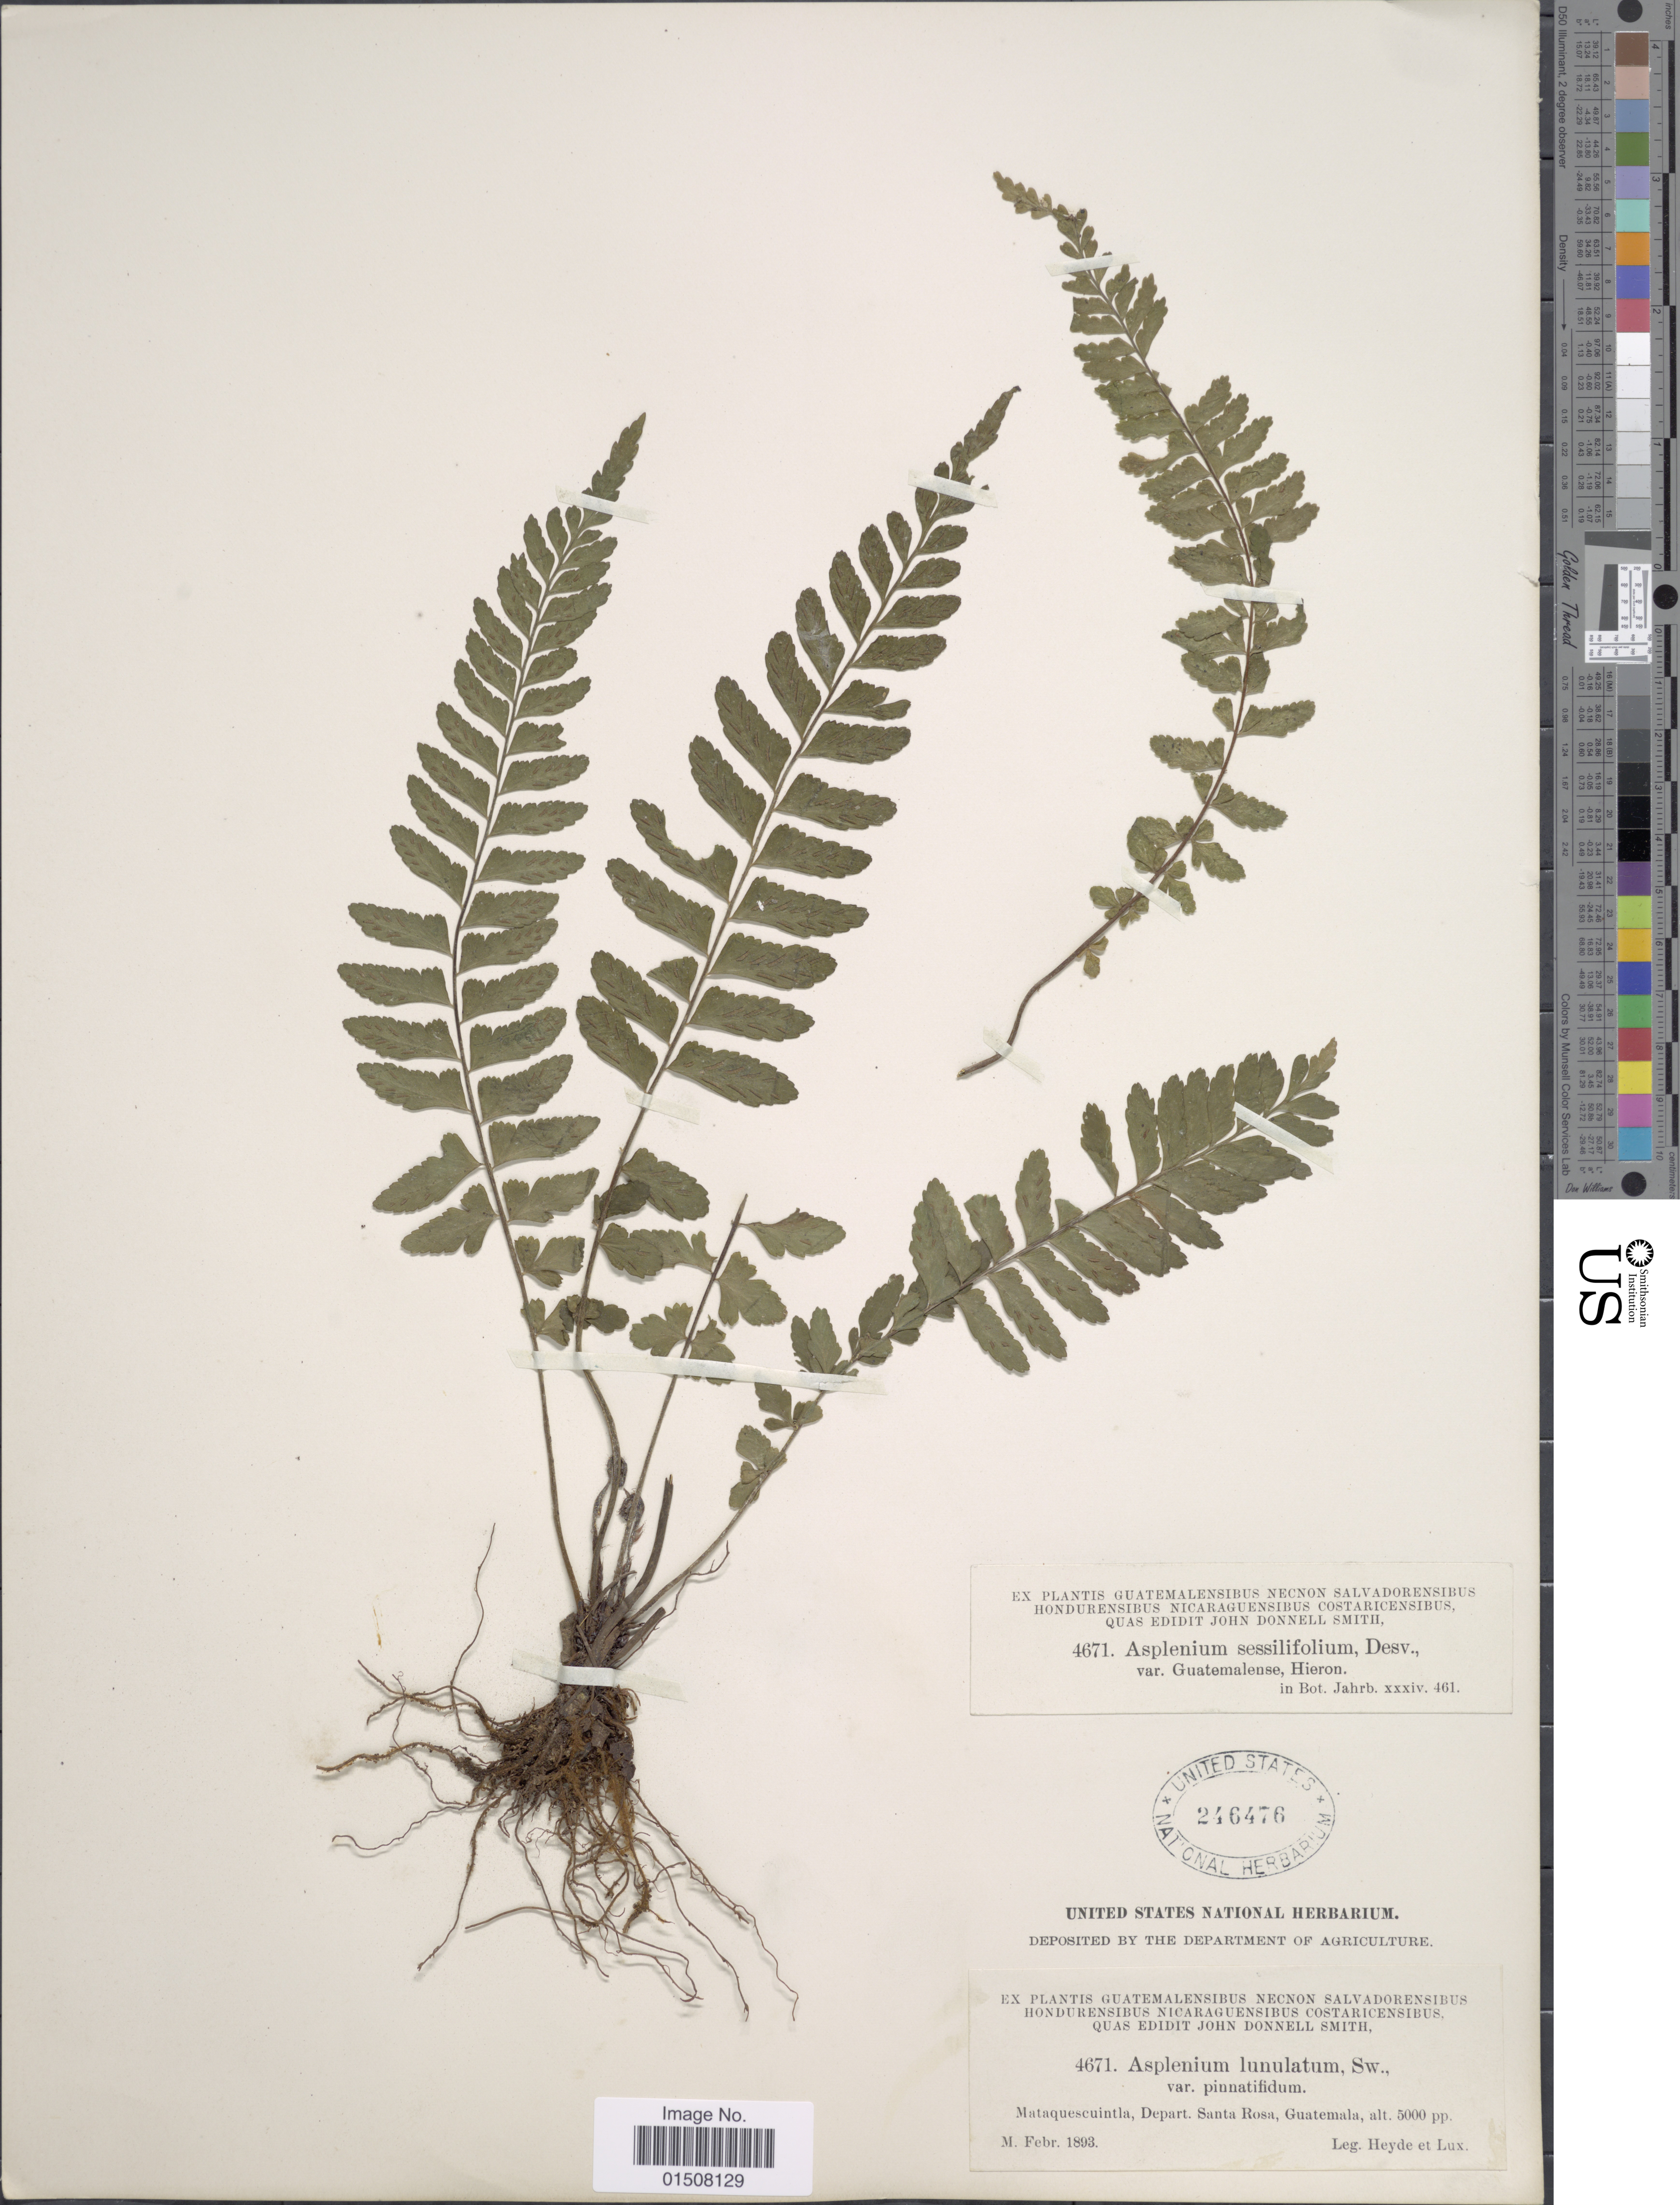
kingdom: Plantae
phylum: Tracheophyta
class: Polypodiopsida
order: Polypodiales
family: Aspleniaceae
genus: Asplenium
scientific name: Asplenium sessilifolium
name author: Desv.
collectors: Heyde & Lux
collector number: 4671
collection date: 1893-02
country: Guatemala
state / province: Santa Rosa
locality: Mataquescuintla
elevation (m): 1524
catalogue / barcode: US 246476